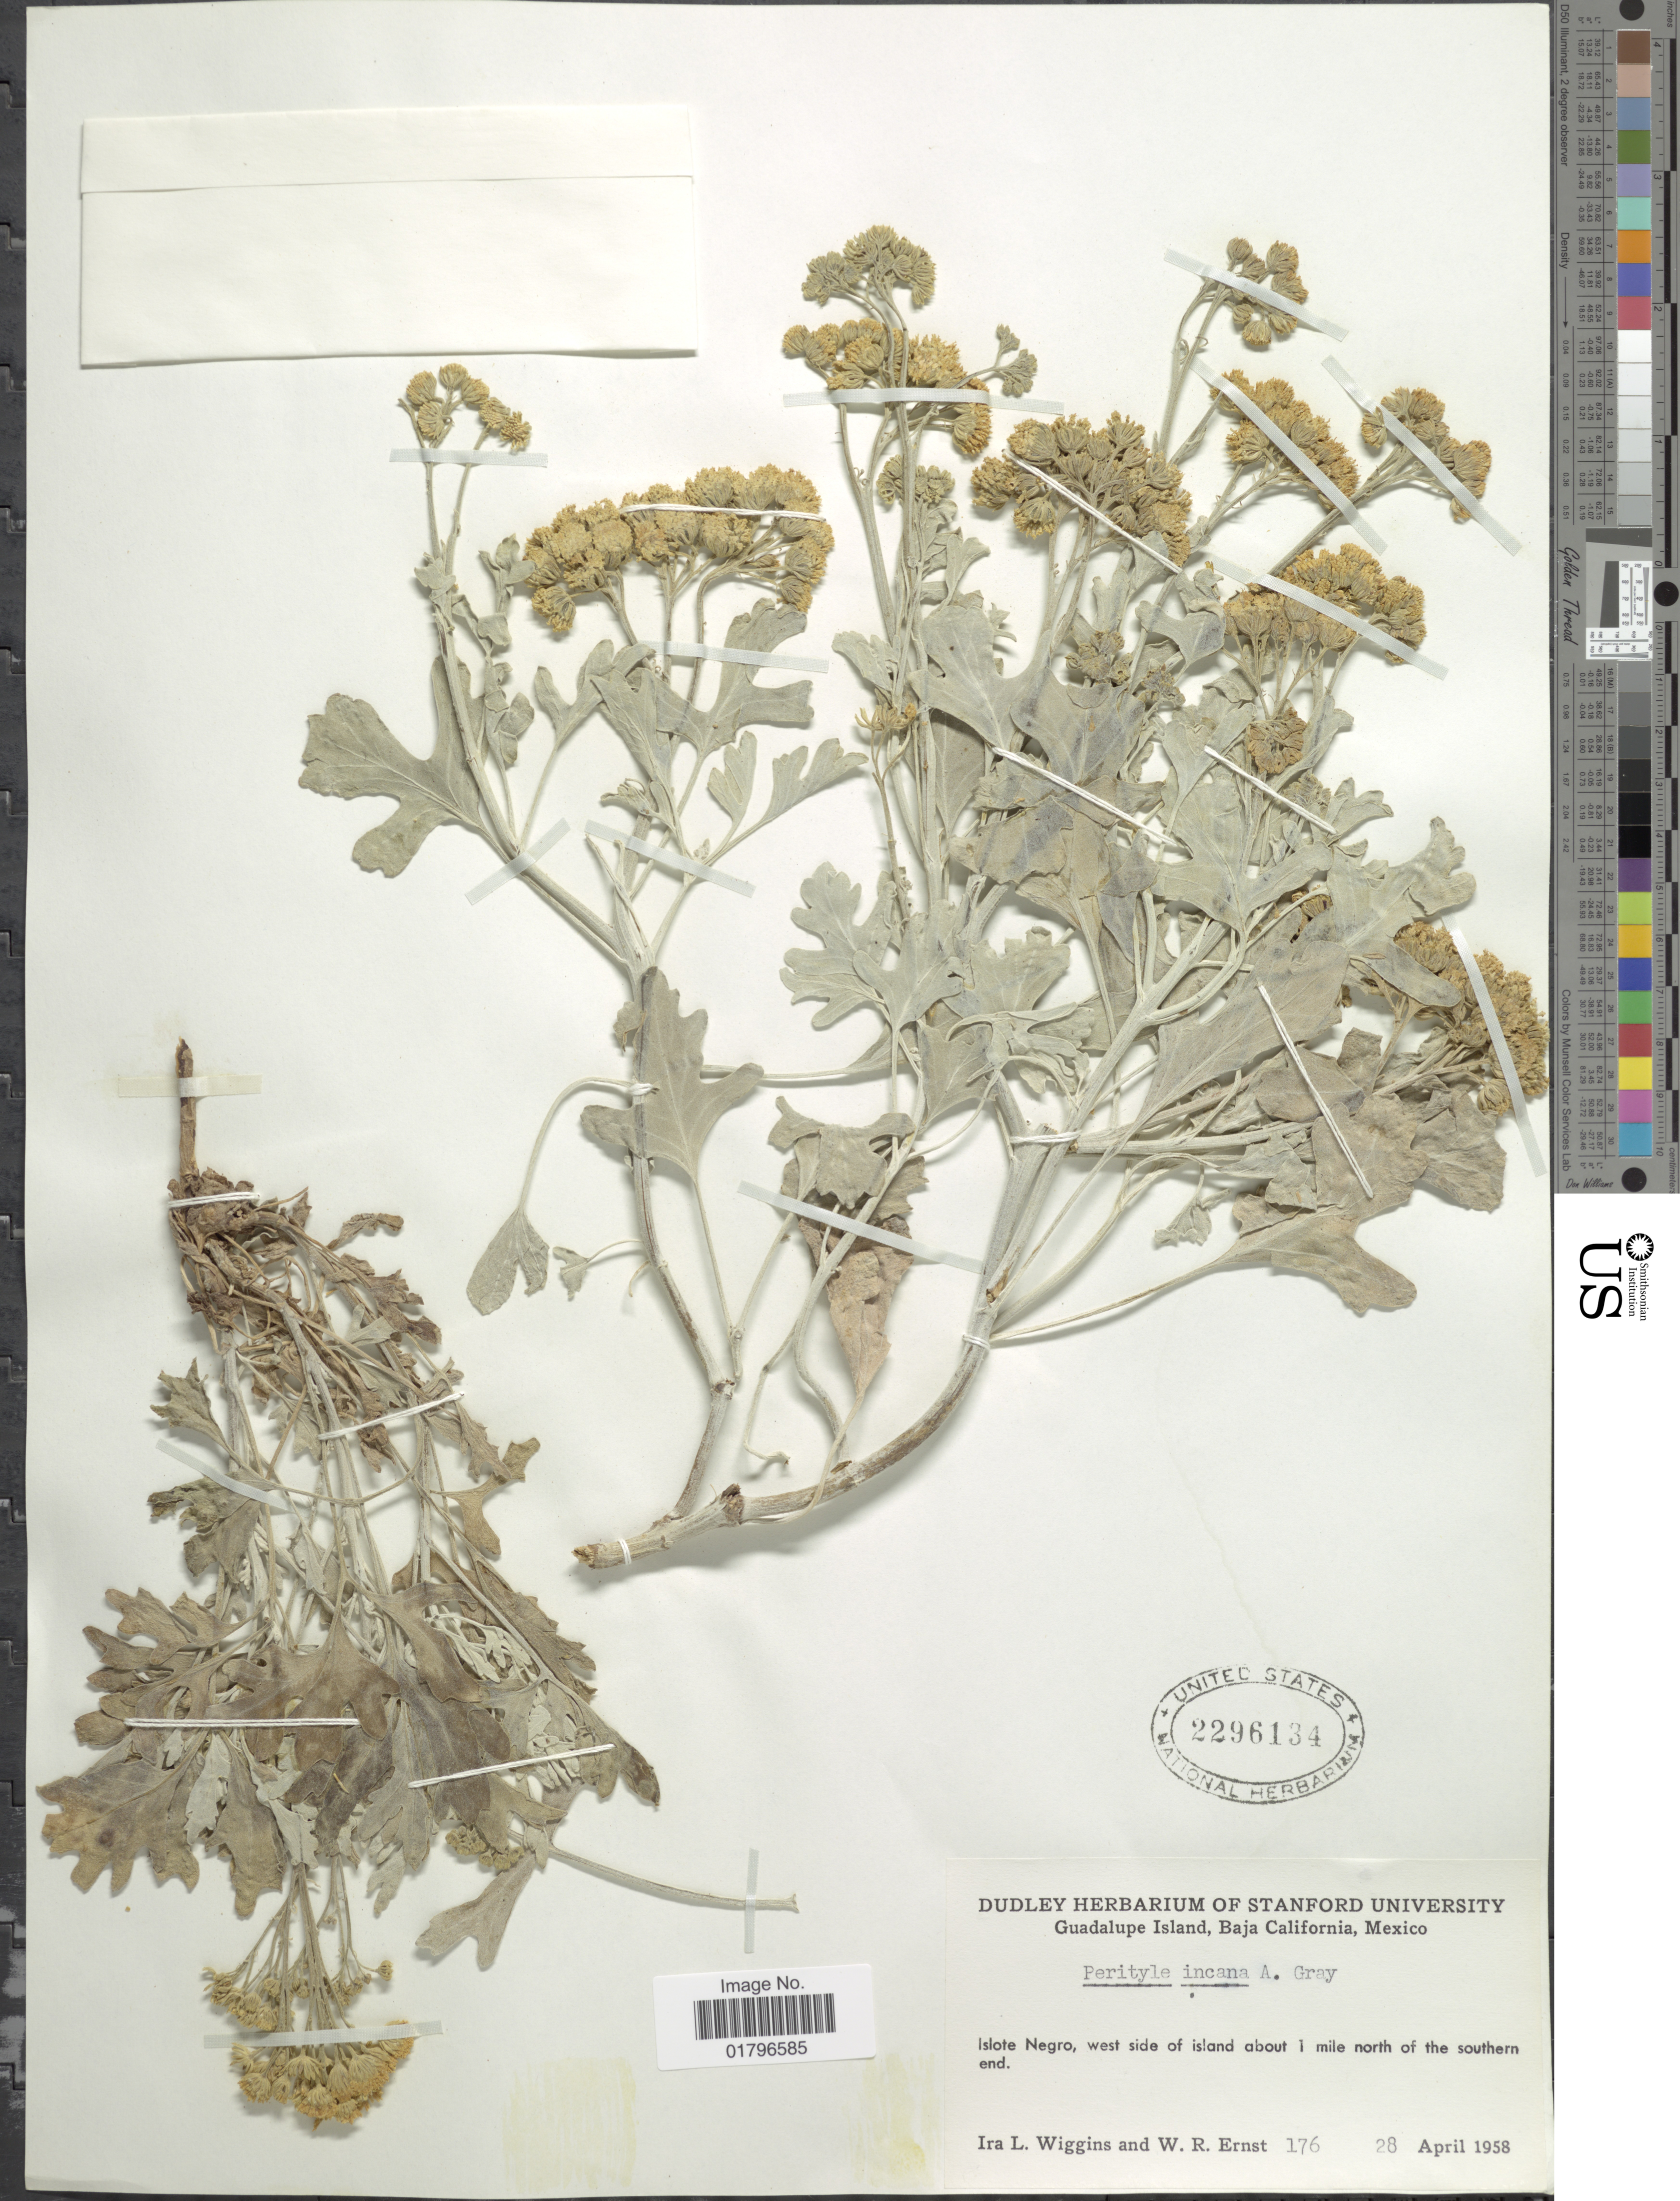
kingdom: Plantae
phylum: Tracheophyta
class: Magnoliopsida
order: Asterales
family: Asteraceae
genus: Perityle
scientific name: Perityle incana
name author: A. Gray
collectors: I. L. Wiggins & W. R. Ernst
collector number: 176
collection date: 1958-04-28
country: Mexico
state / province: Baja California Sur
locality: Guadalupe Island, AIslote Negro, west side of island about 1 mile north of the southern end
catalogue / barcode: US 2296134